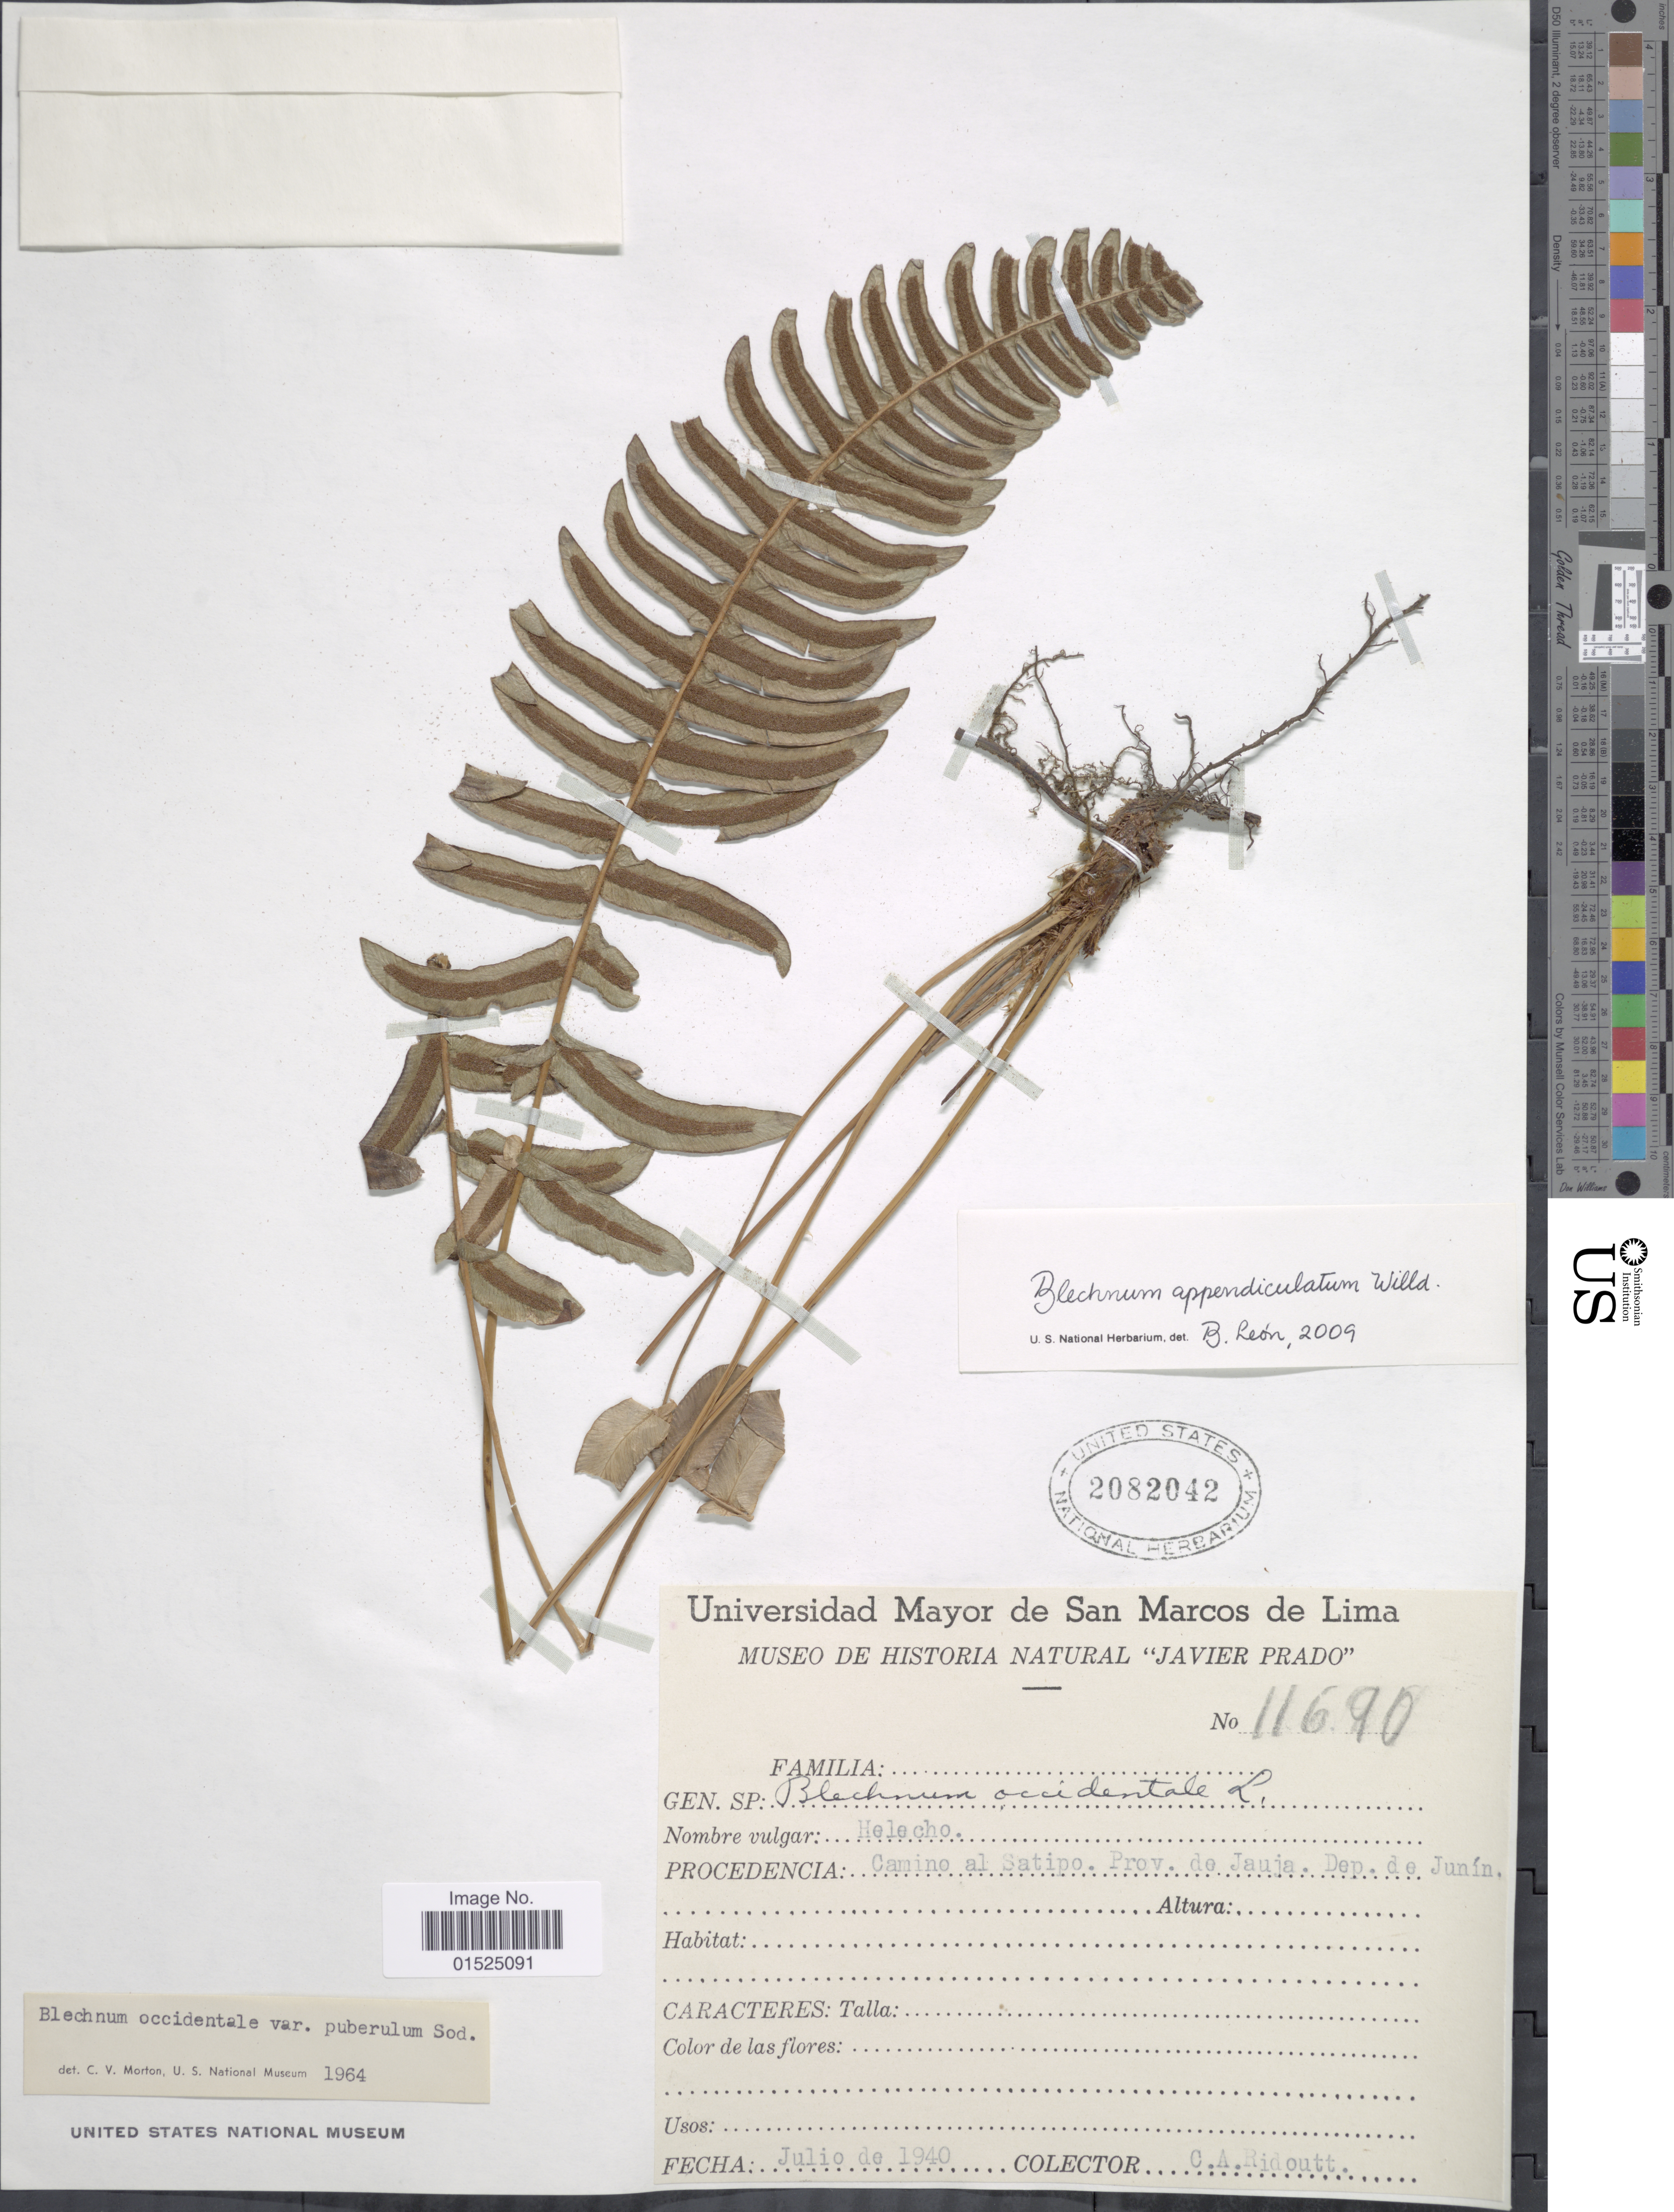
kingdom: Plantae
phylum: Tracheophyta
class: Polypodiopsida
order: Polypodiales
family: Blechnaceae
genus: Blechnum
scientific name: Blechnum appendiculatum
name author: Willd.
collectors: C. Ridoutt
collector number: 11690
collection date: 1940-07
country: Peru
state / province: Junín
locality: Procedencia Camina al Satipo. Prov. de Jauja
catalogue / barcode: US 2082042